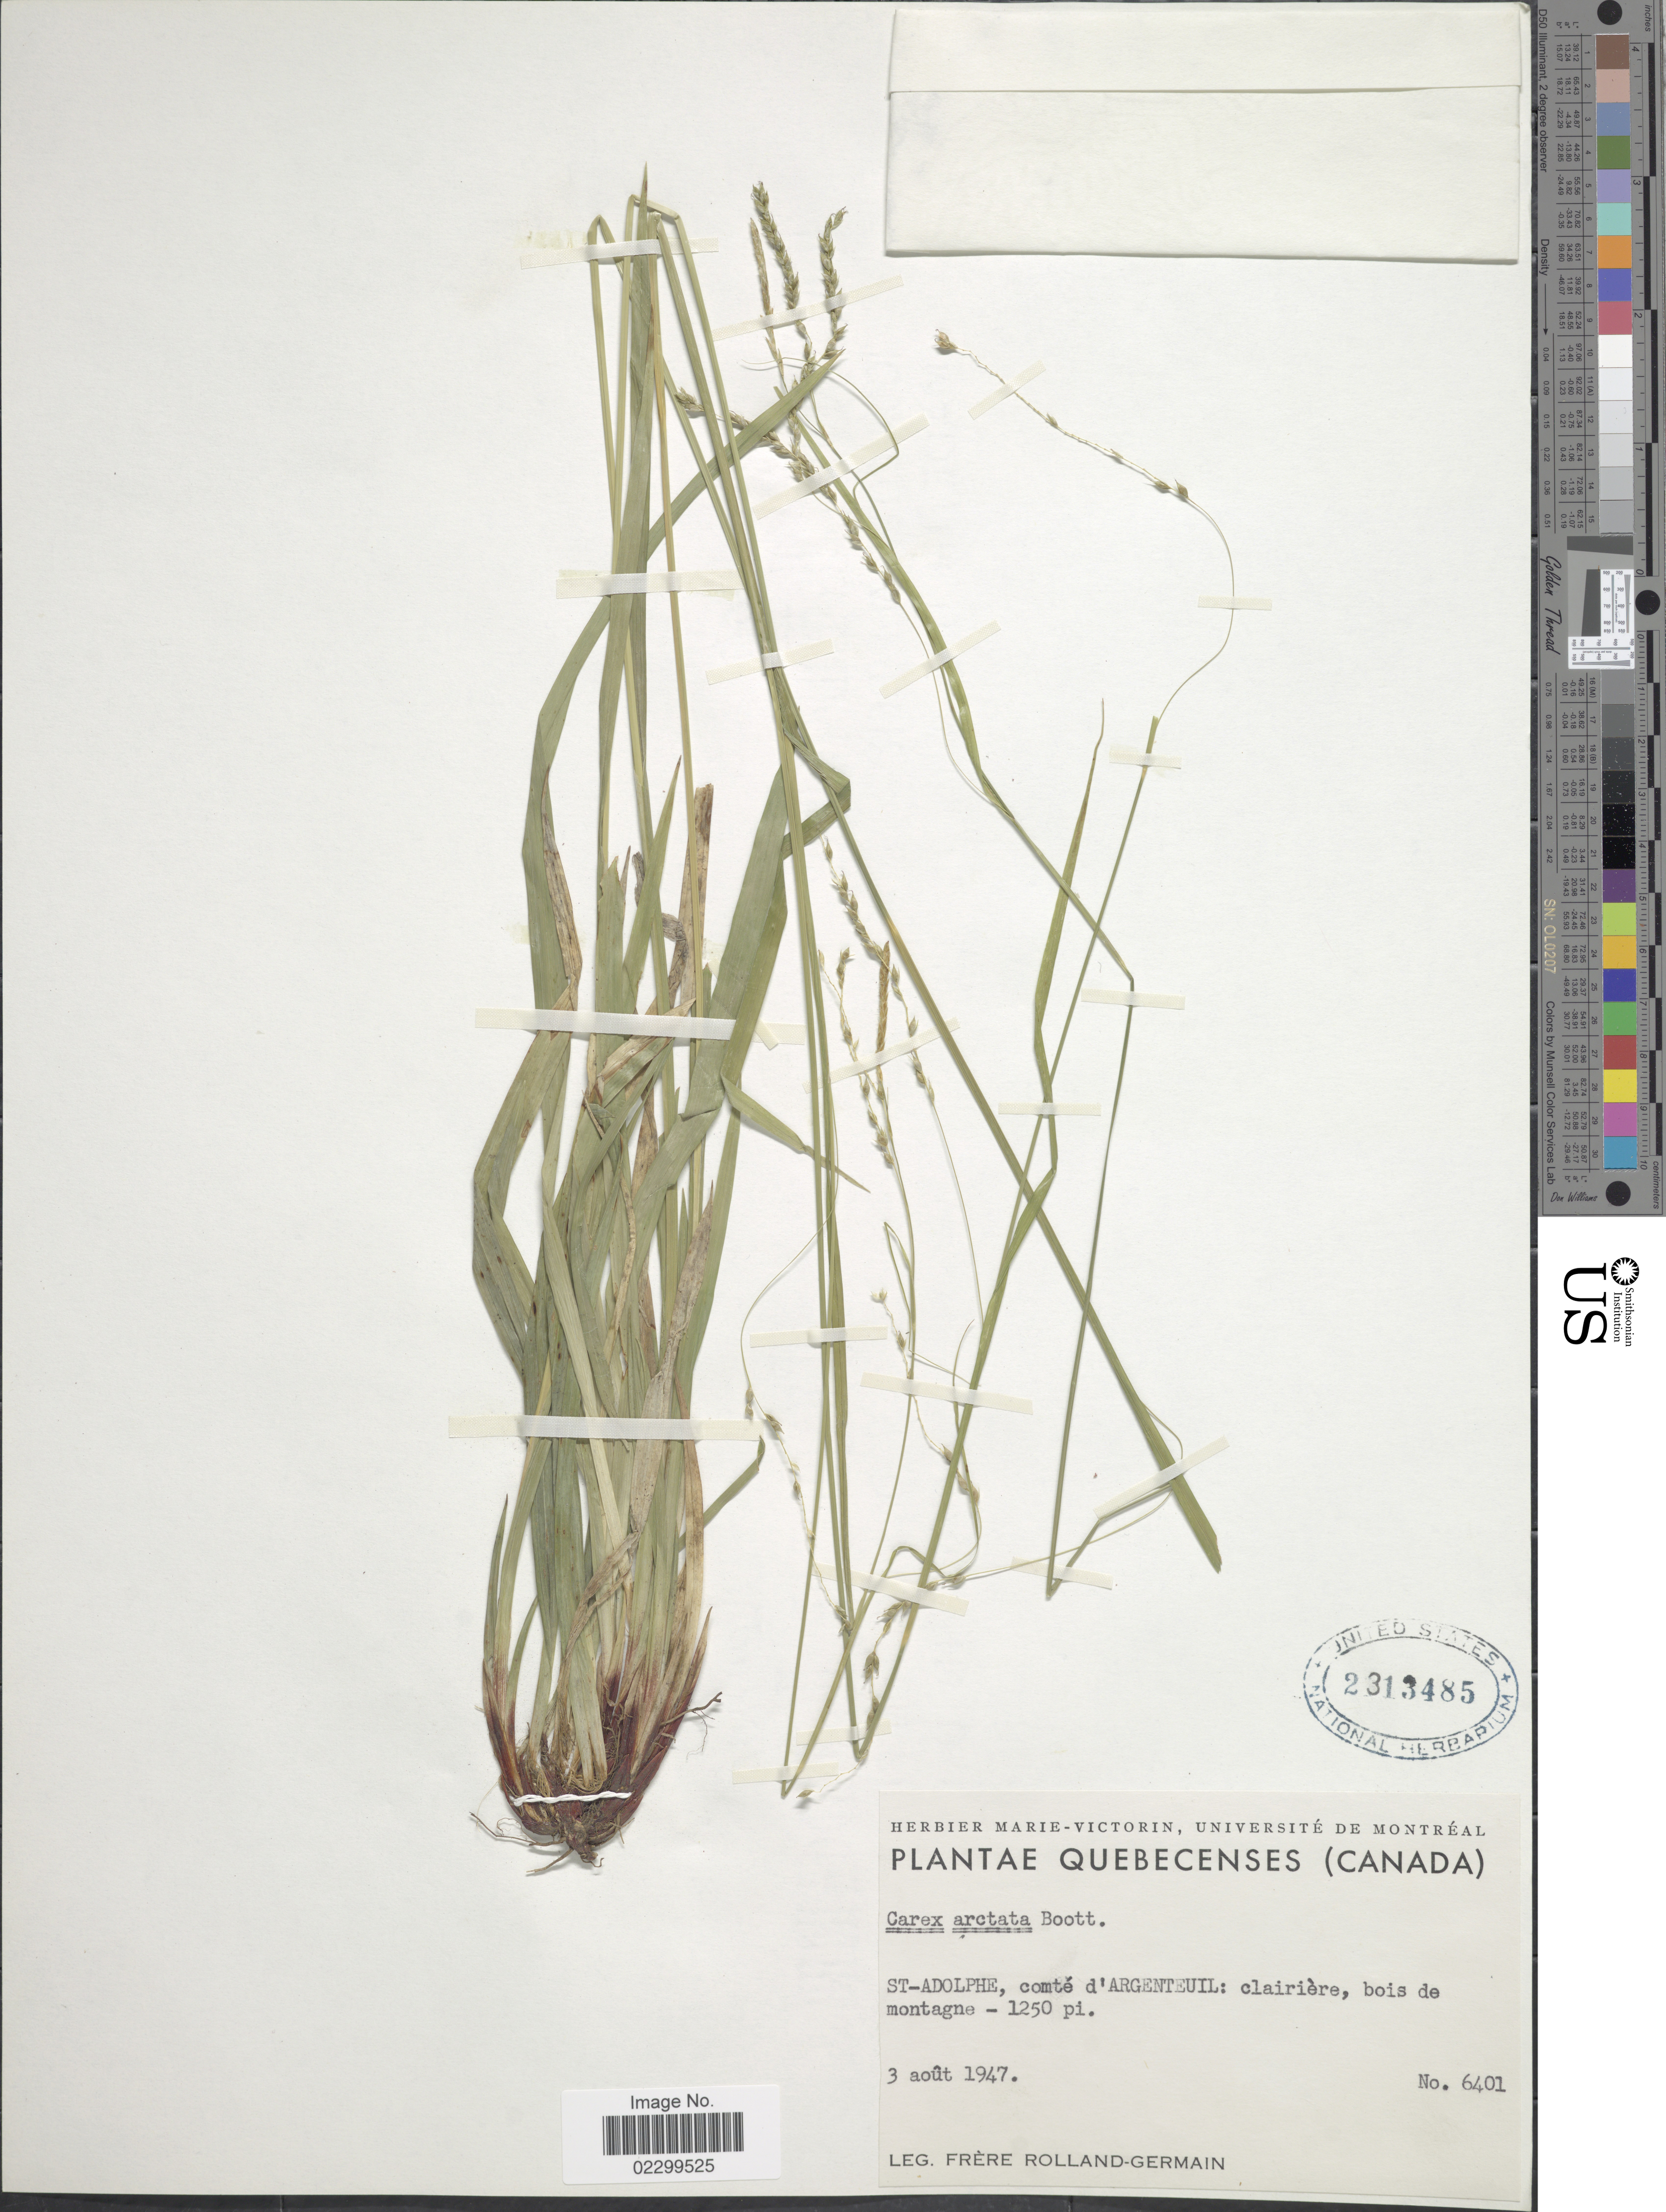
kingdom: Plantae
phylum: Tracheophyta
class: Liliopsida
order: Poales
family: Cyperaceae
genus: Carex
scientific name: Carex arctata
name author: Boott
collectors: Rolland-Germain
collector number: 6401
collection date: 1947-08-03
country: Canada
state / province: Quebec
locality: St-Adolphe, comte d'Artgenteuil: clairiere, bois de montagne.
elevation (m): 381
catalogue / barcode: US 2313485